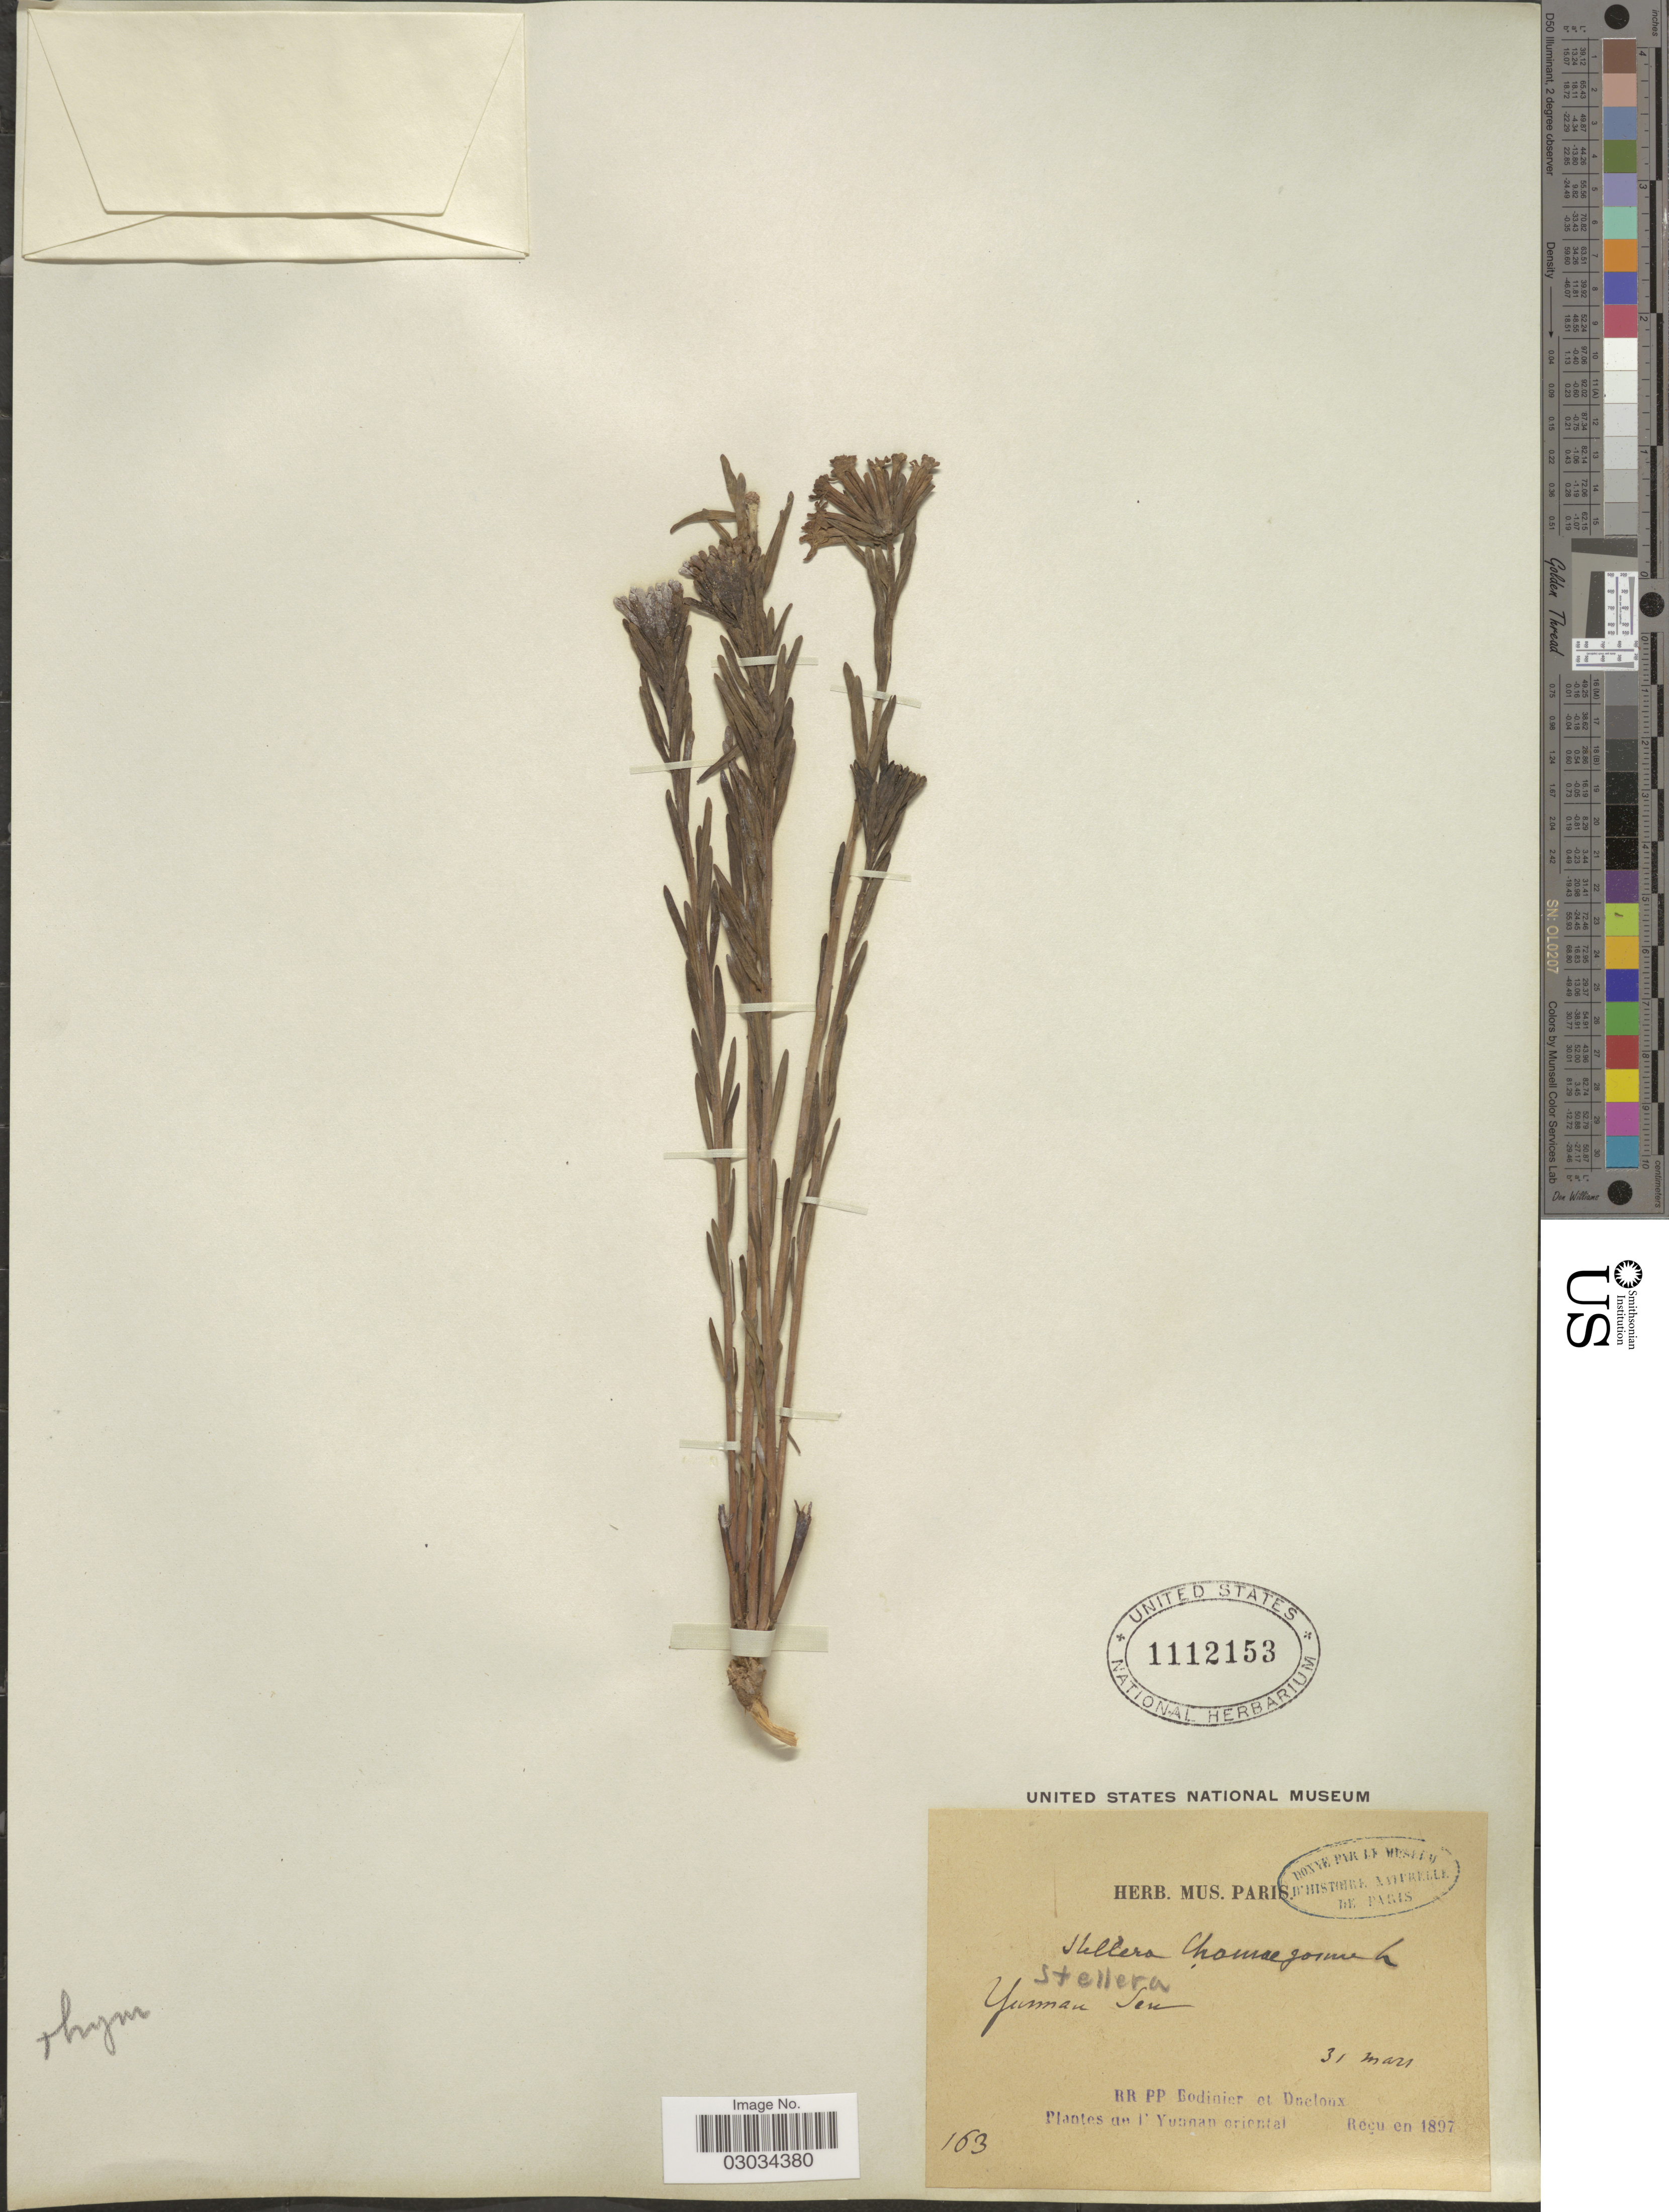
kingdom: Plantae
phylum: Tracheophyta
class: Magnoliopsida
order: Malvales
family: Thymelaeaceae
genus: Stellera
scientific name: Stellera chamaejasme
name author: L.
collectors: R. Bodinier & -. Ducloux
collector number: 163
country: China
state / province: Yunnan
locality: Yunnan oriental.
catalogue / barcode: US 1112153